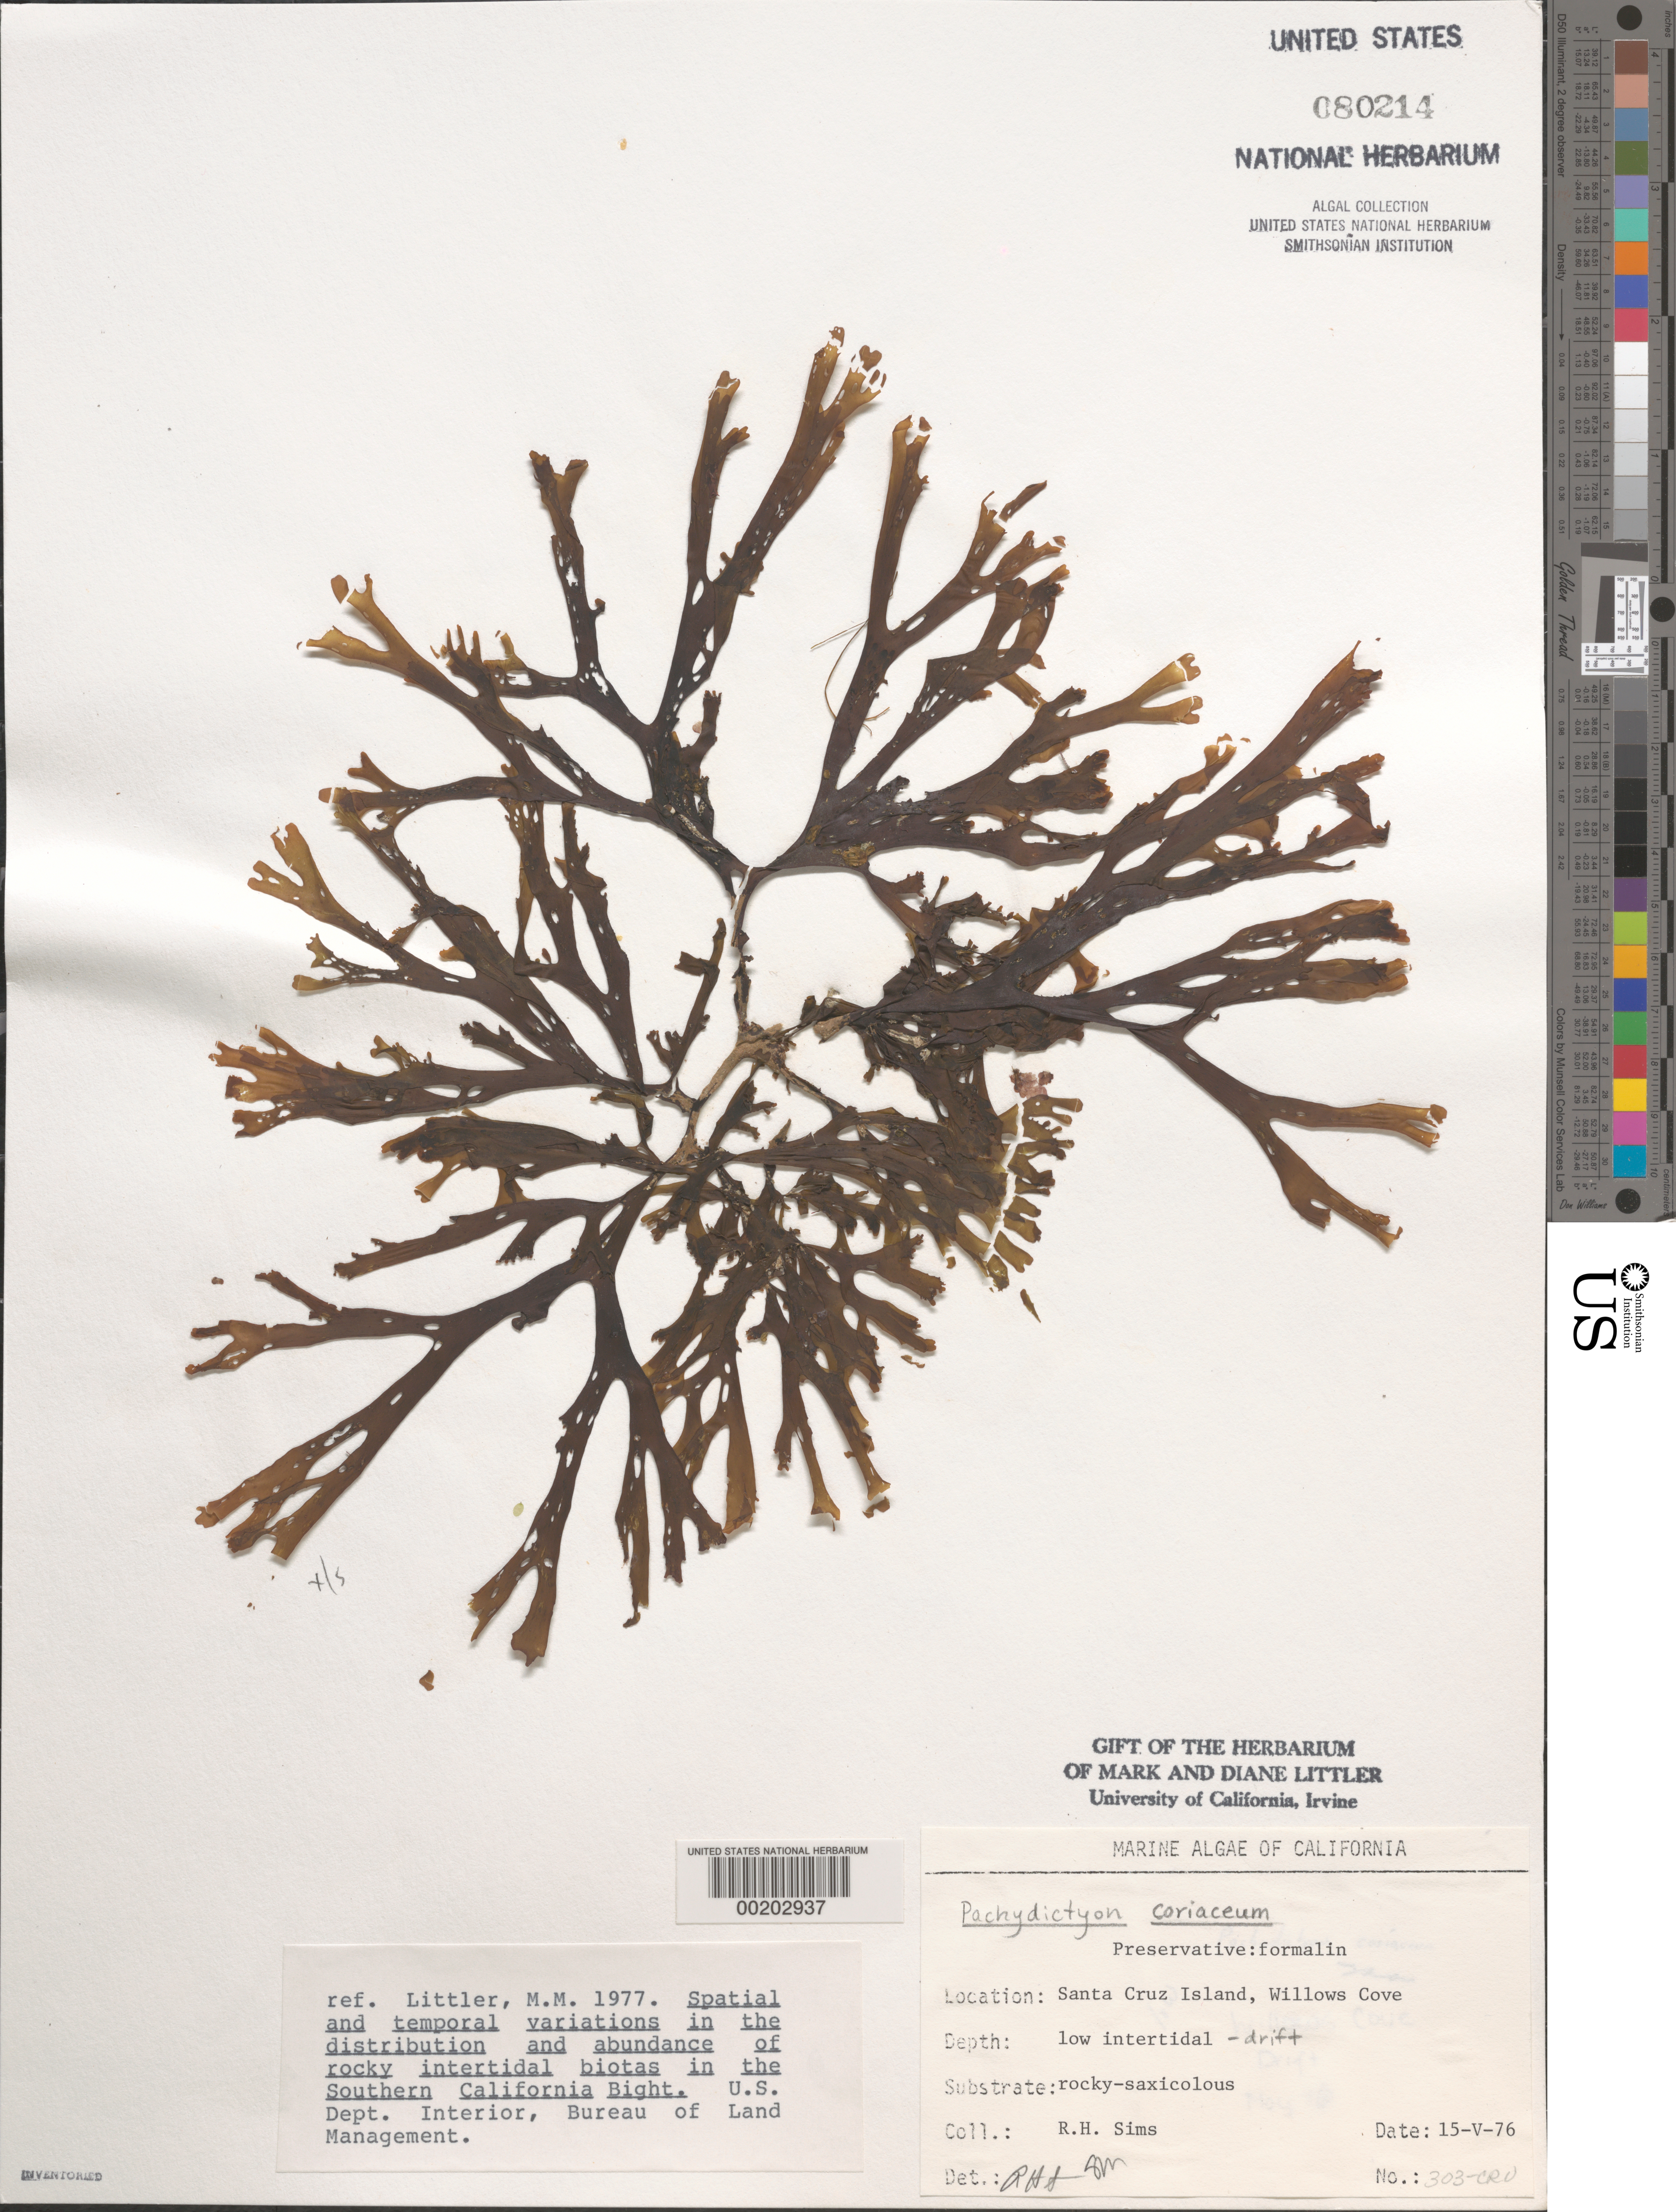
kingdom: Chromista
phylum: Ochrophyta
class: Phaeophyceae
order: Dictyotales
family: Dictyotaceae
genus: Pachydictyon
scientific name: Pachydictyon coriaceum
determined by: Sims, Robert H.; Murray, S. N.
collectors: R. H. Sims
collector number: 303-cru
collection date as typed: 15 May 1976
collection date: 1976-05-15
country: United States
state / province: California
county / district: Santa Barbara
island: Santa Cruz Island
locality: Willows Anchorage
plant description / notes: BLM-SOCALBIGHT Rocky Intertidal Survey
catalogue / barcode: US 80214